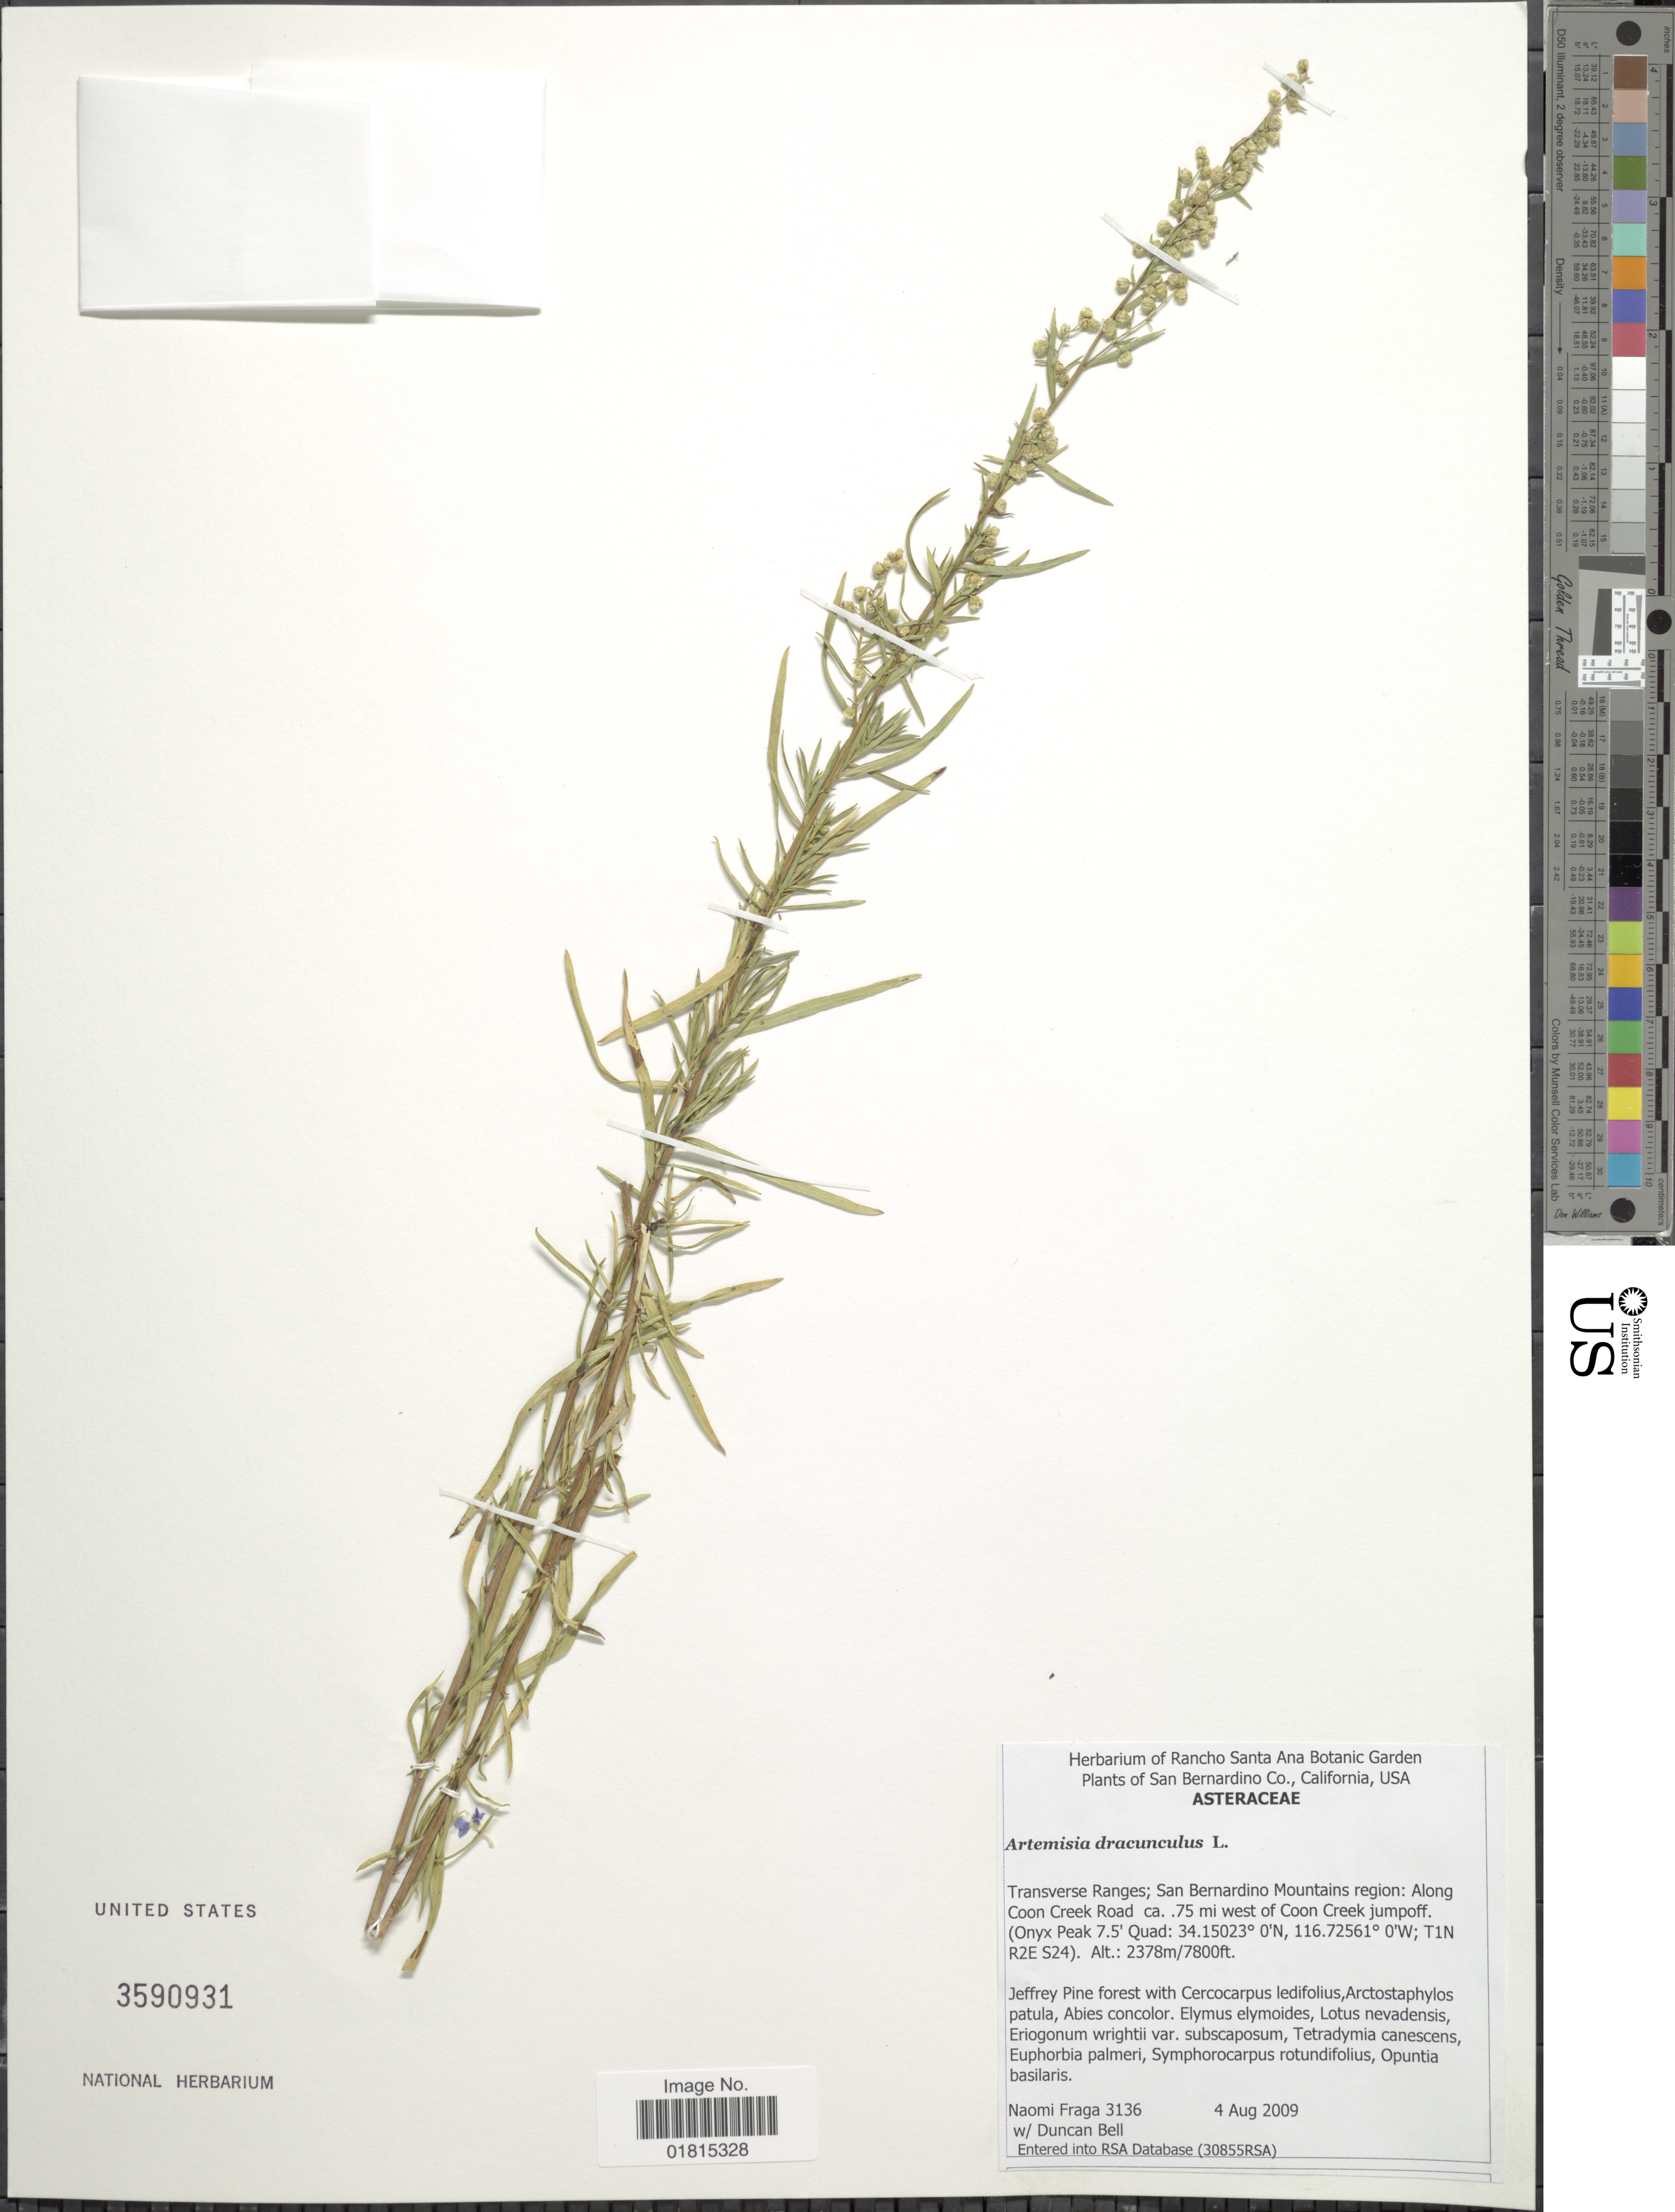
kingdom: Plantae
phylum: Tracheophyta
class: Magnoliopsida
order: Asterales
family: Asteraceae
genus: Artemisia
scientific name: Artemisia dracunculoides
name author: Pursh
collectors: N. Fraga & D. S. Bell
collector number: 3136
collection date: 2009-08-04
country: United States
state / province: California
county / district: San Bernardino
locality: San Bernardino Co., California, USA. Transverse Ranges; San Bernardino Mountains region: Along Coon Creek Road ca. 75 mi west of Coon Creek jumpoff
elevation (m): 2378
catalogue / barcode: US 3590931